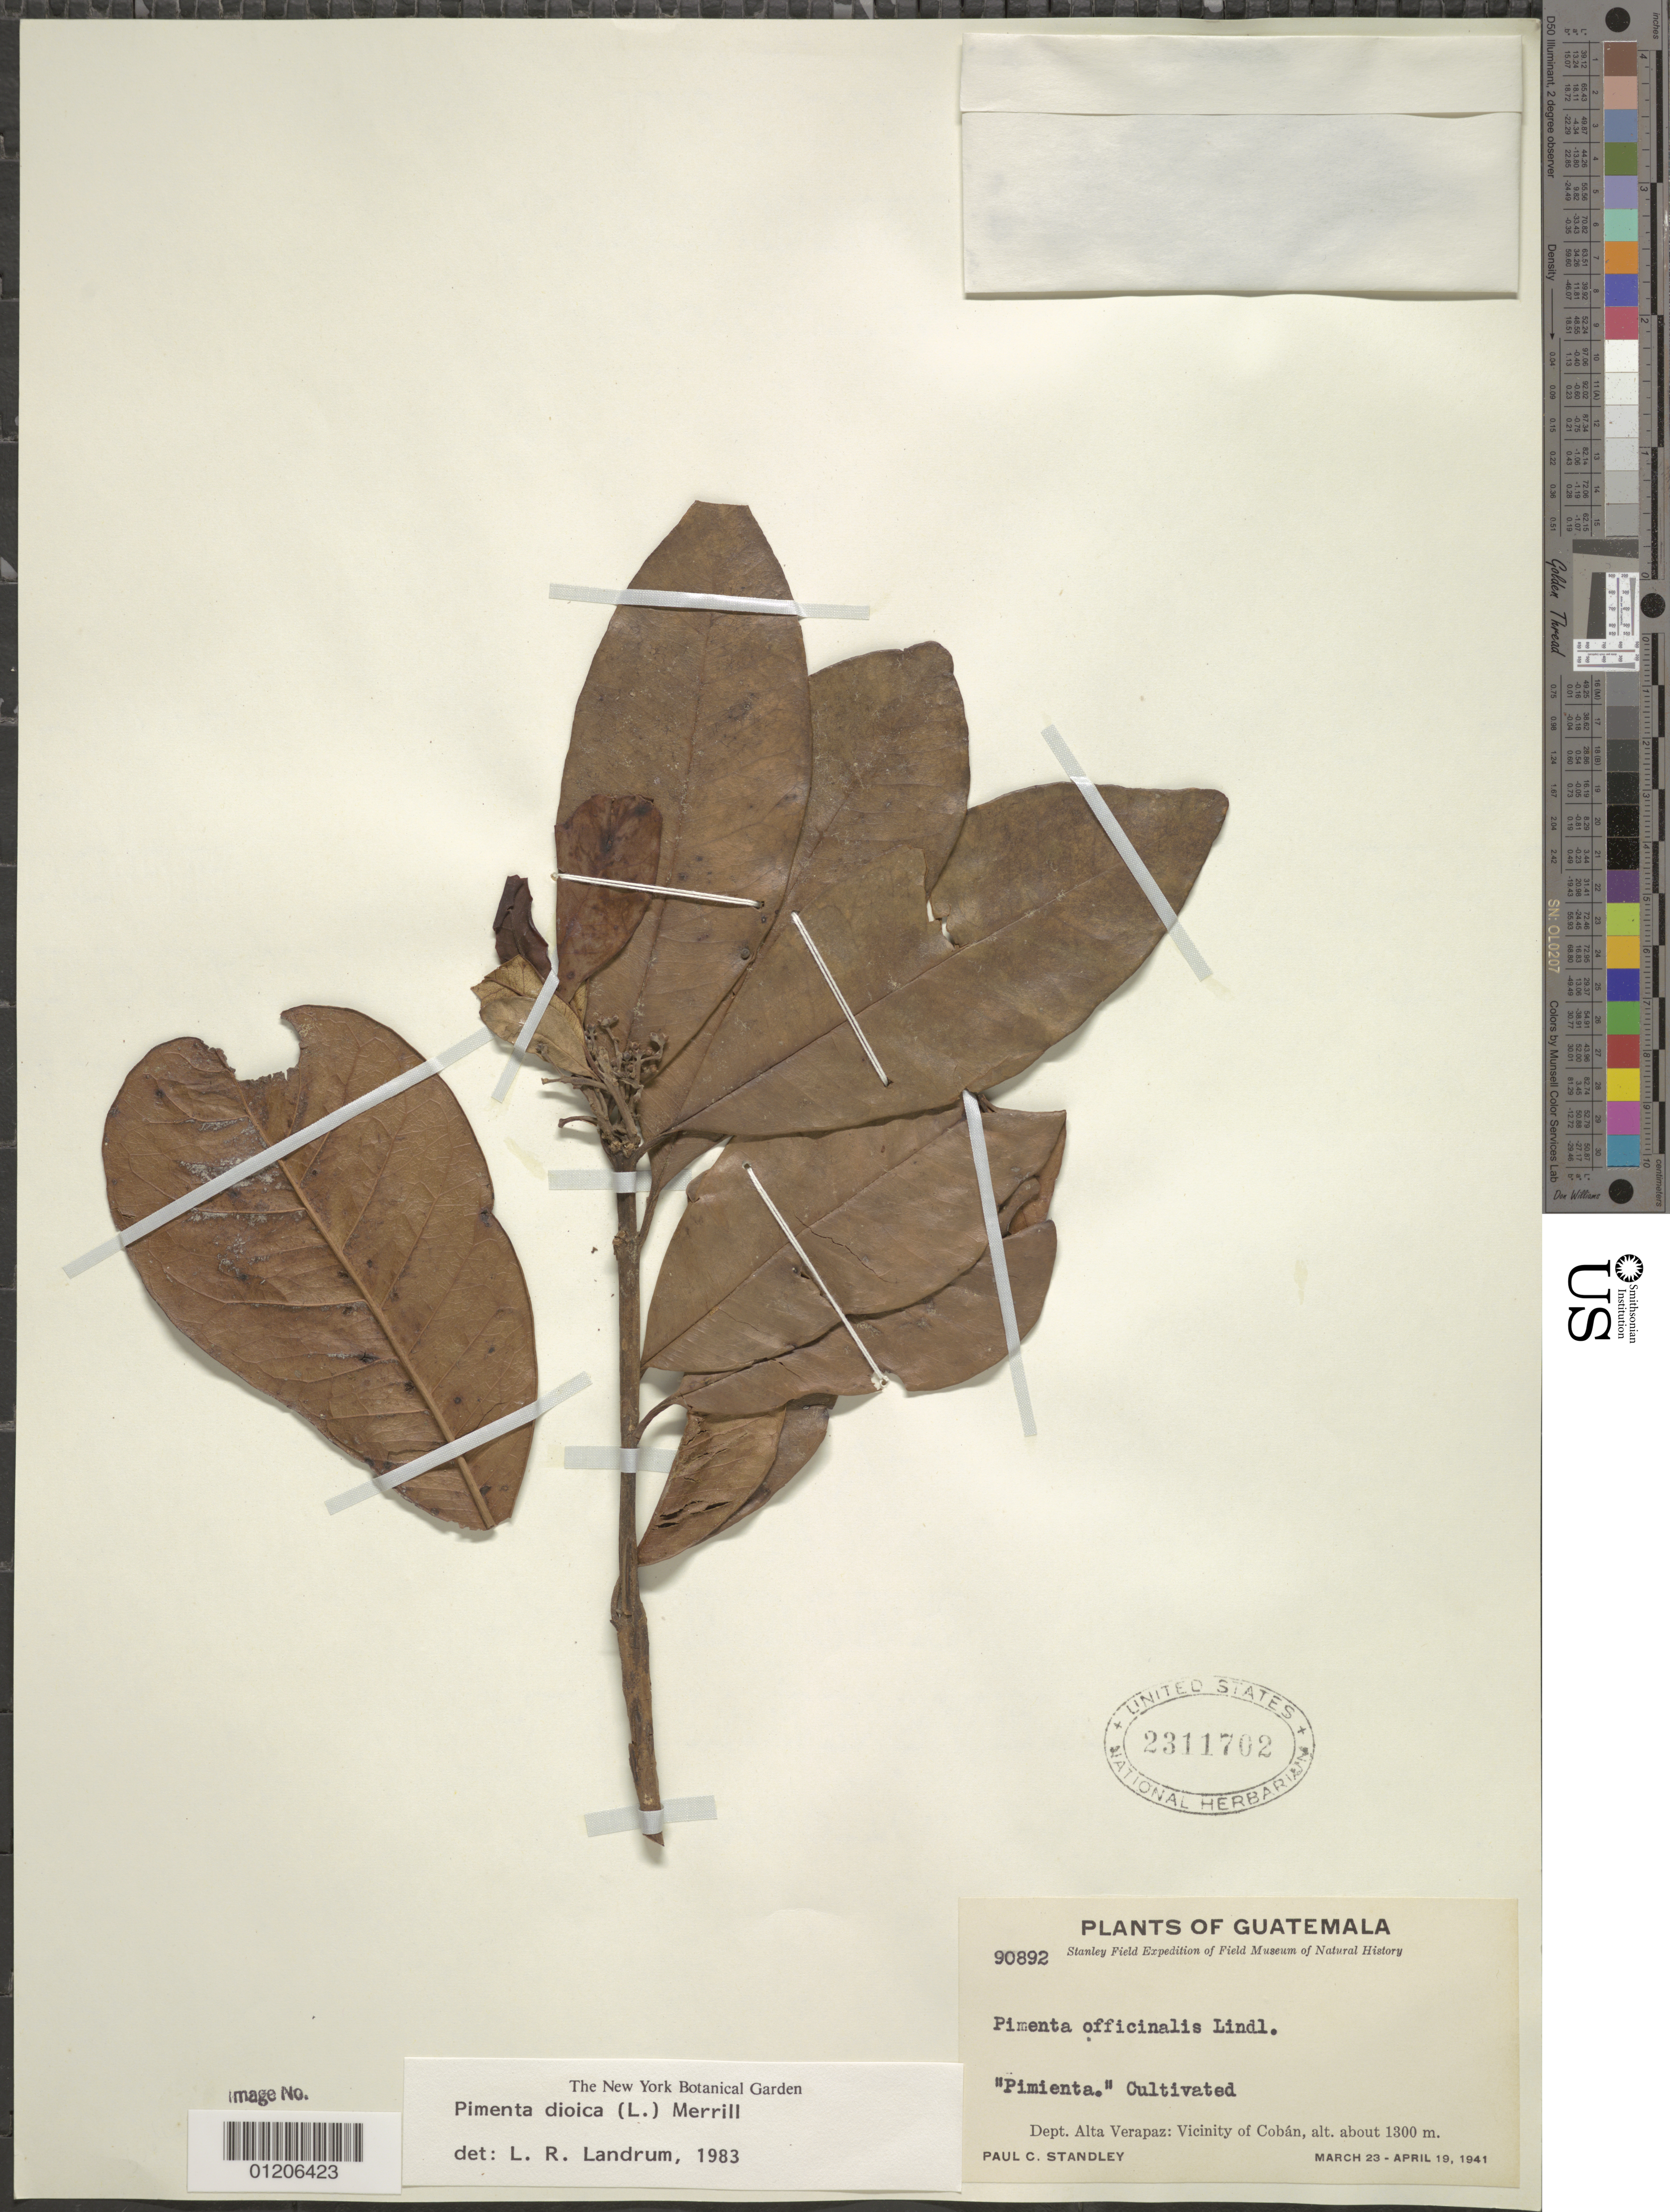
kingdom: Plantae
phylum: Tracheophyta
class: Magnoliopsida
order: Myrtales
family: Myrtaceae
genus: Pimenta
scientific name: Pimenta dioica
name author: (L.) Merr.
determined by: Landrum, L. R.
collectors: P. C. Standley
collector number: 90892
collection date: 1941-03-23/1941-04-19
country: Guatemala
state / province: Alta Verapaz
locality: Vicinity of Coban.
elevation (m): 1300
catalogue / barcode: US 2311702